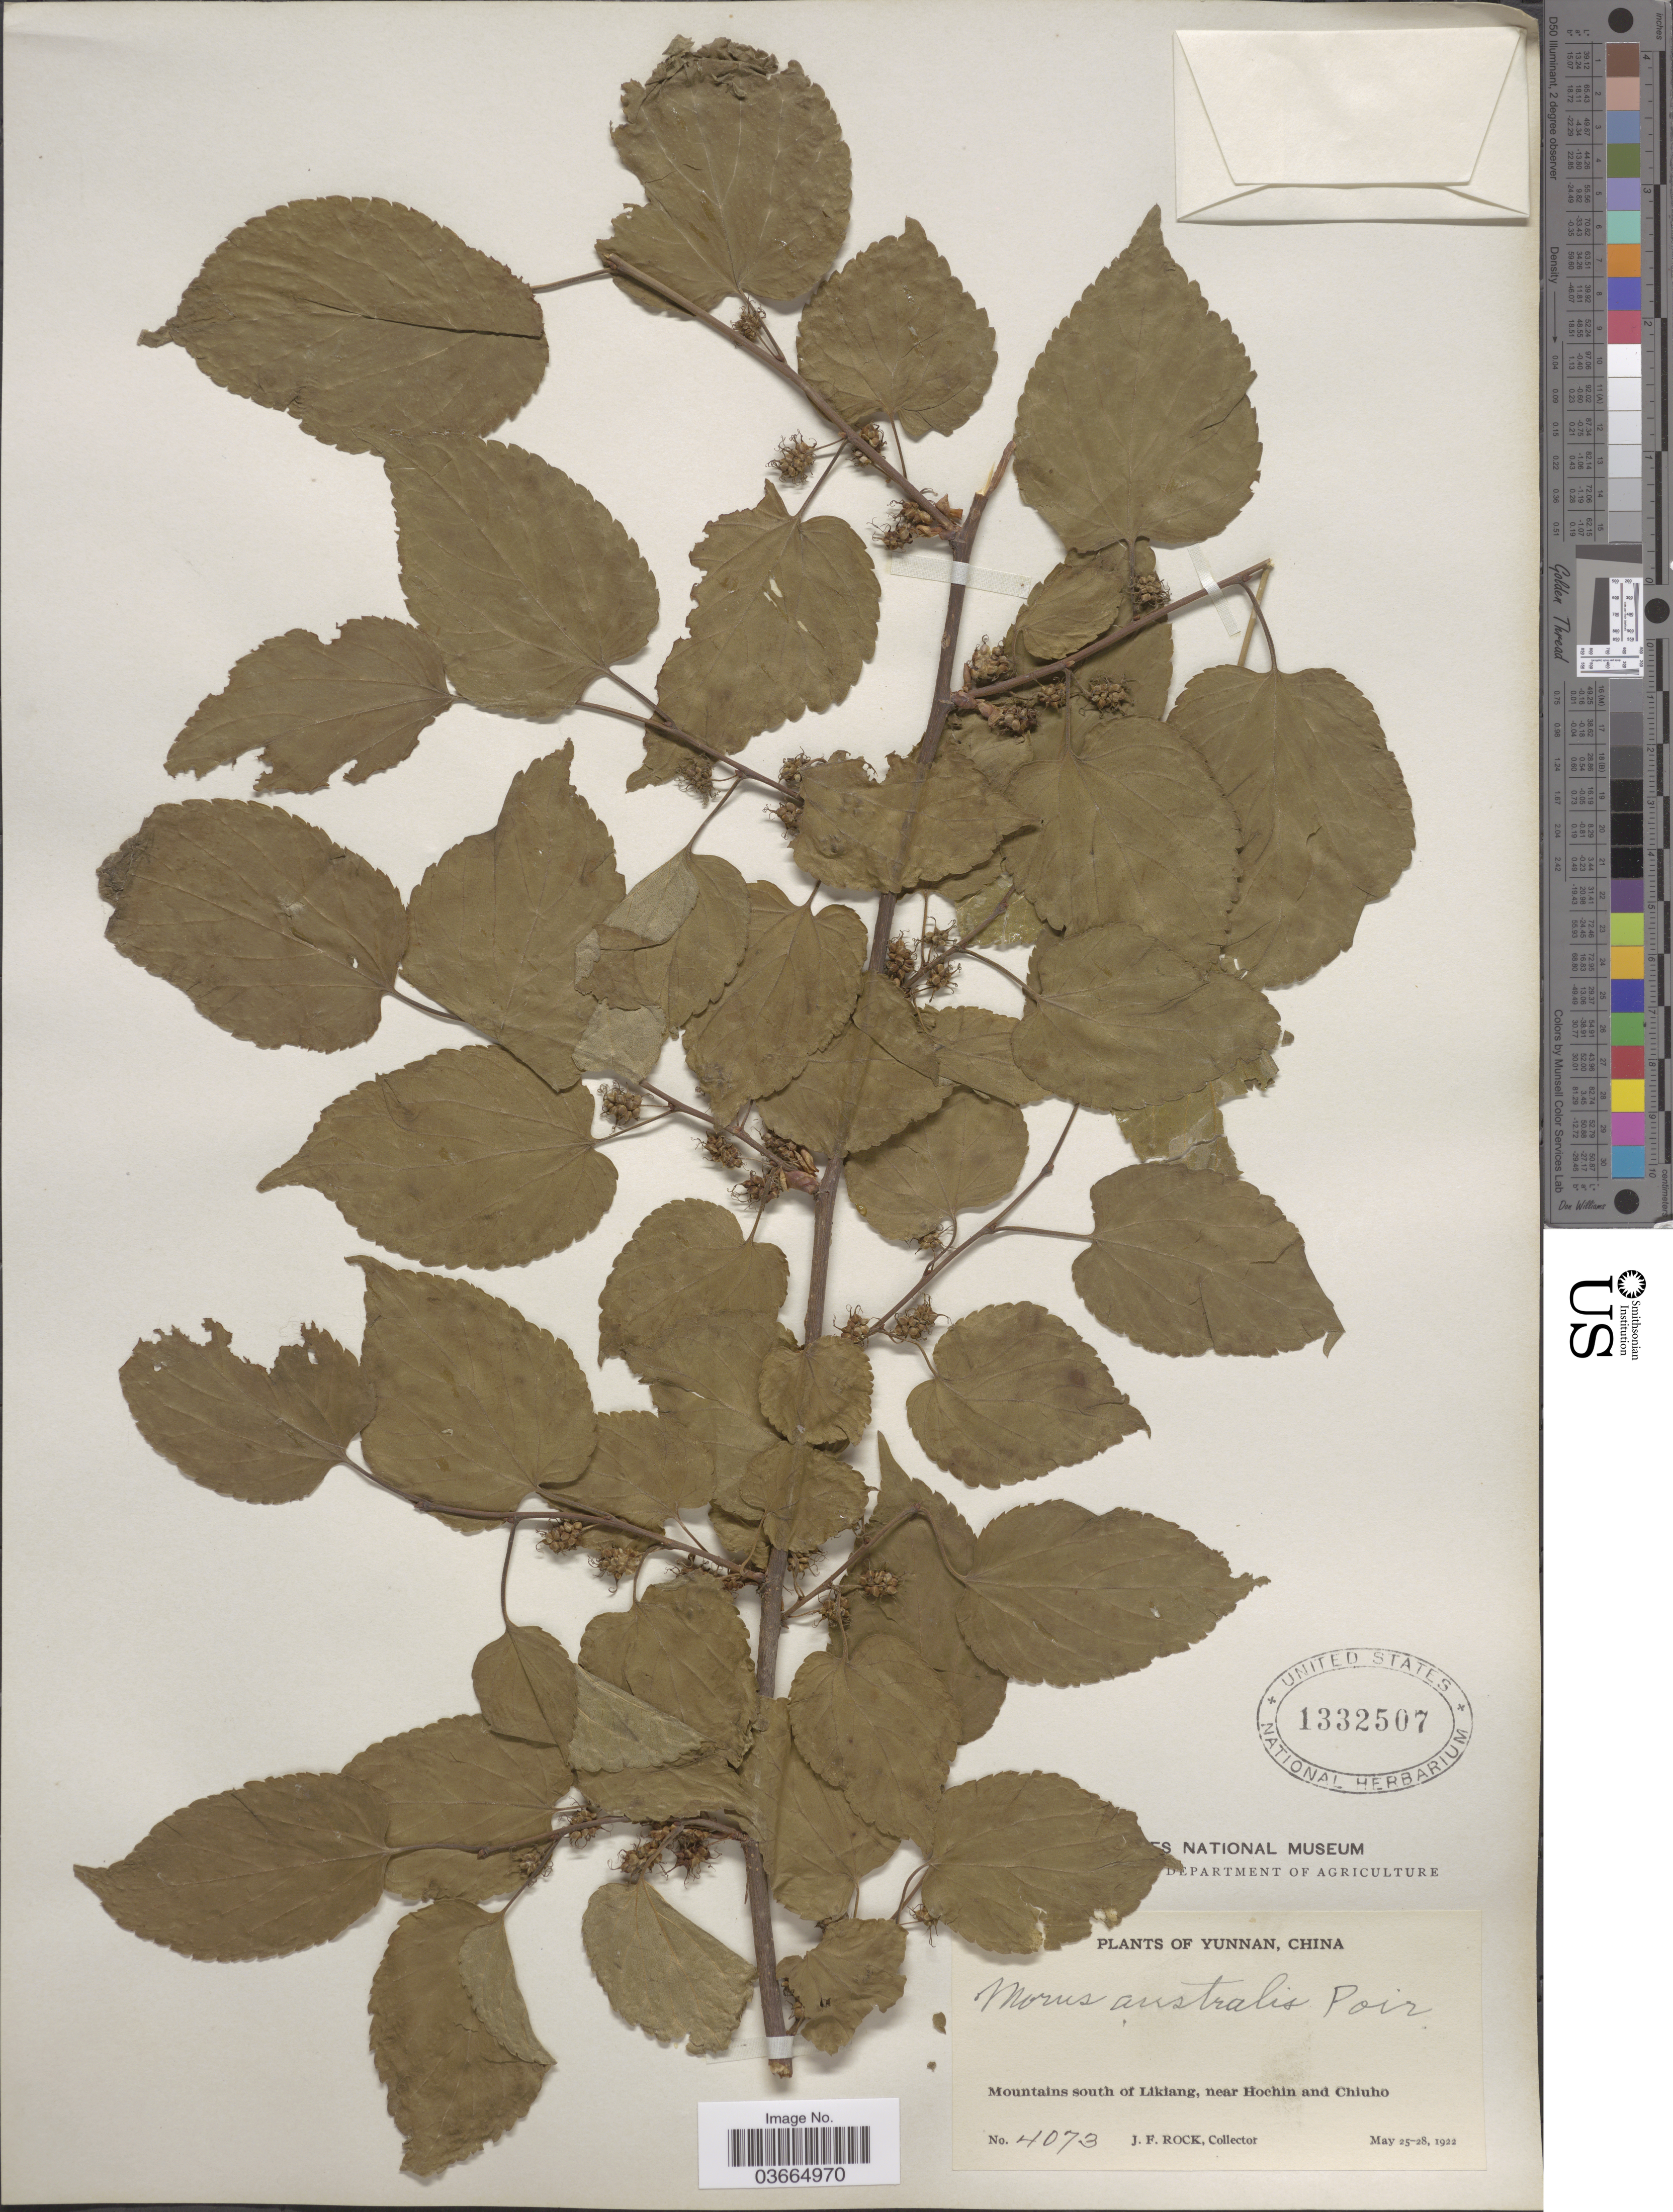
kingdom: Plantae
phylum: Tracheophyta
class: Magnoliopsida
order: Rosales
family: Moraceae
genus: Morus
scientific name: Morus australis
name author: Poir.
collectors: J. Rock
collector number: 4073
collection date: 1922-05-25/1922-05-28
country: China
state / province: Yunnan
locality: Mountains south of Likiang, near Hochin and Chiuho.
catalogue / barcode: US 1332507